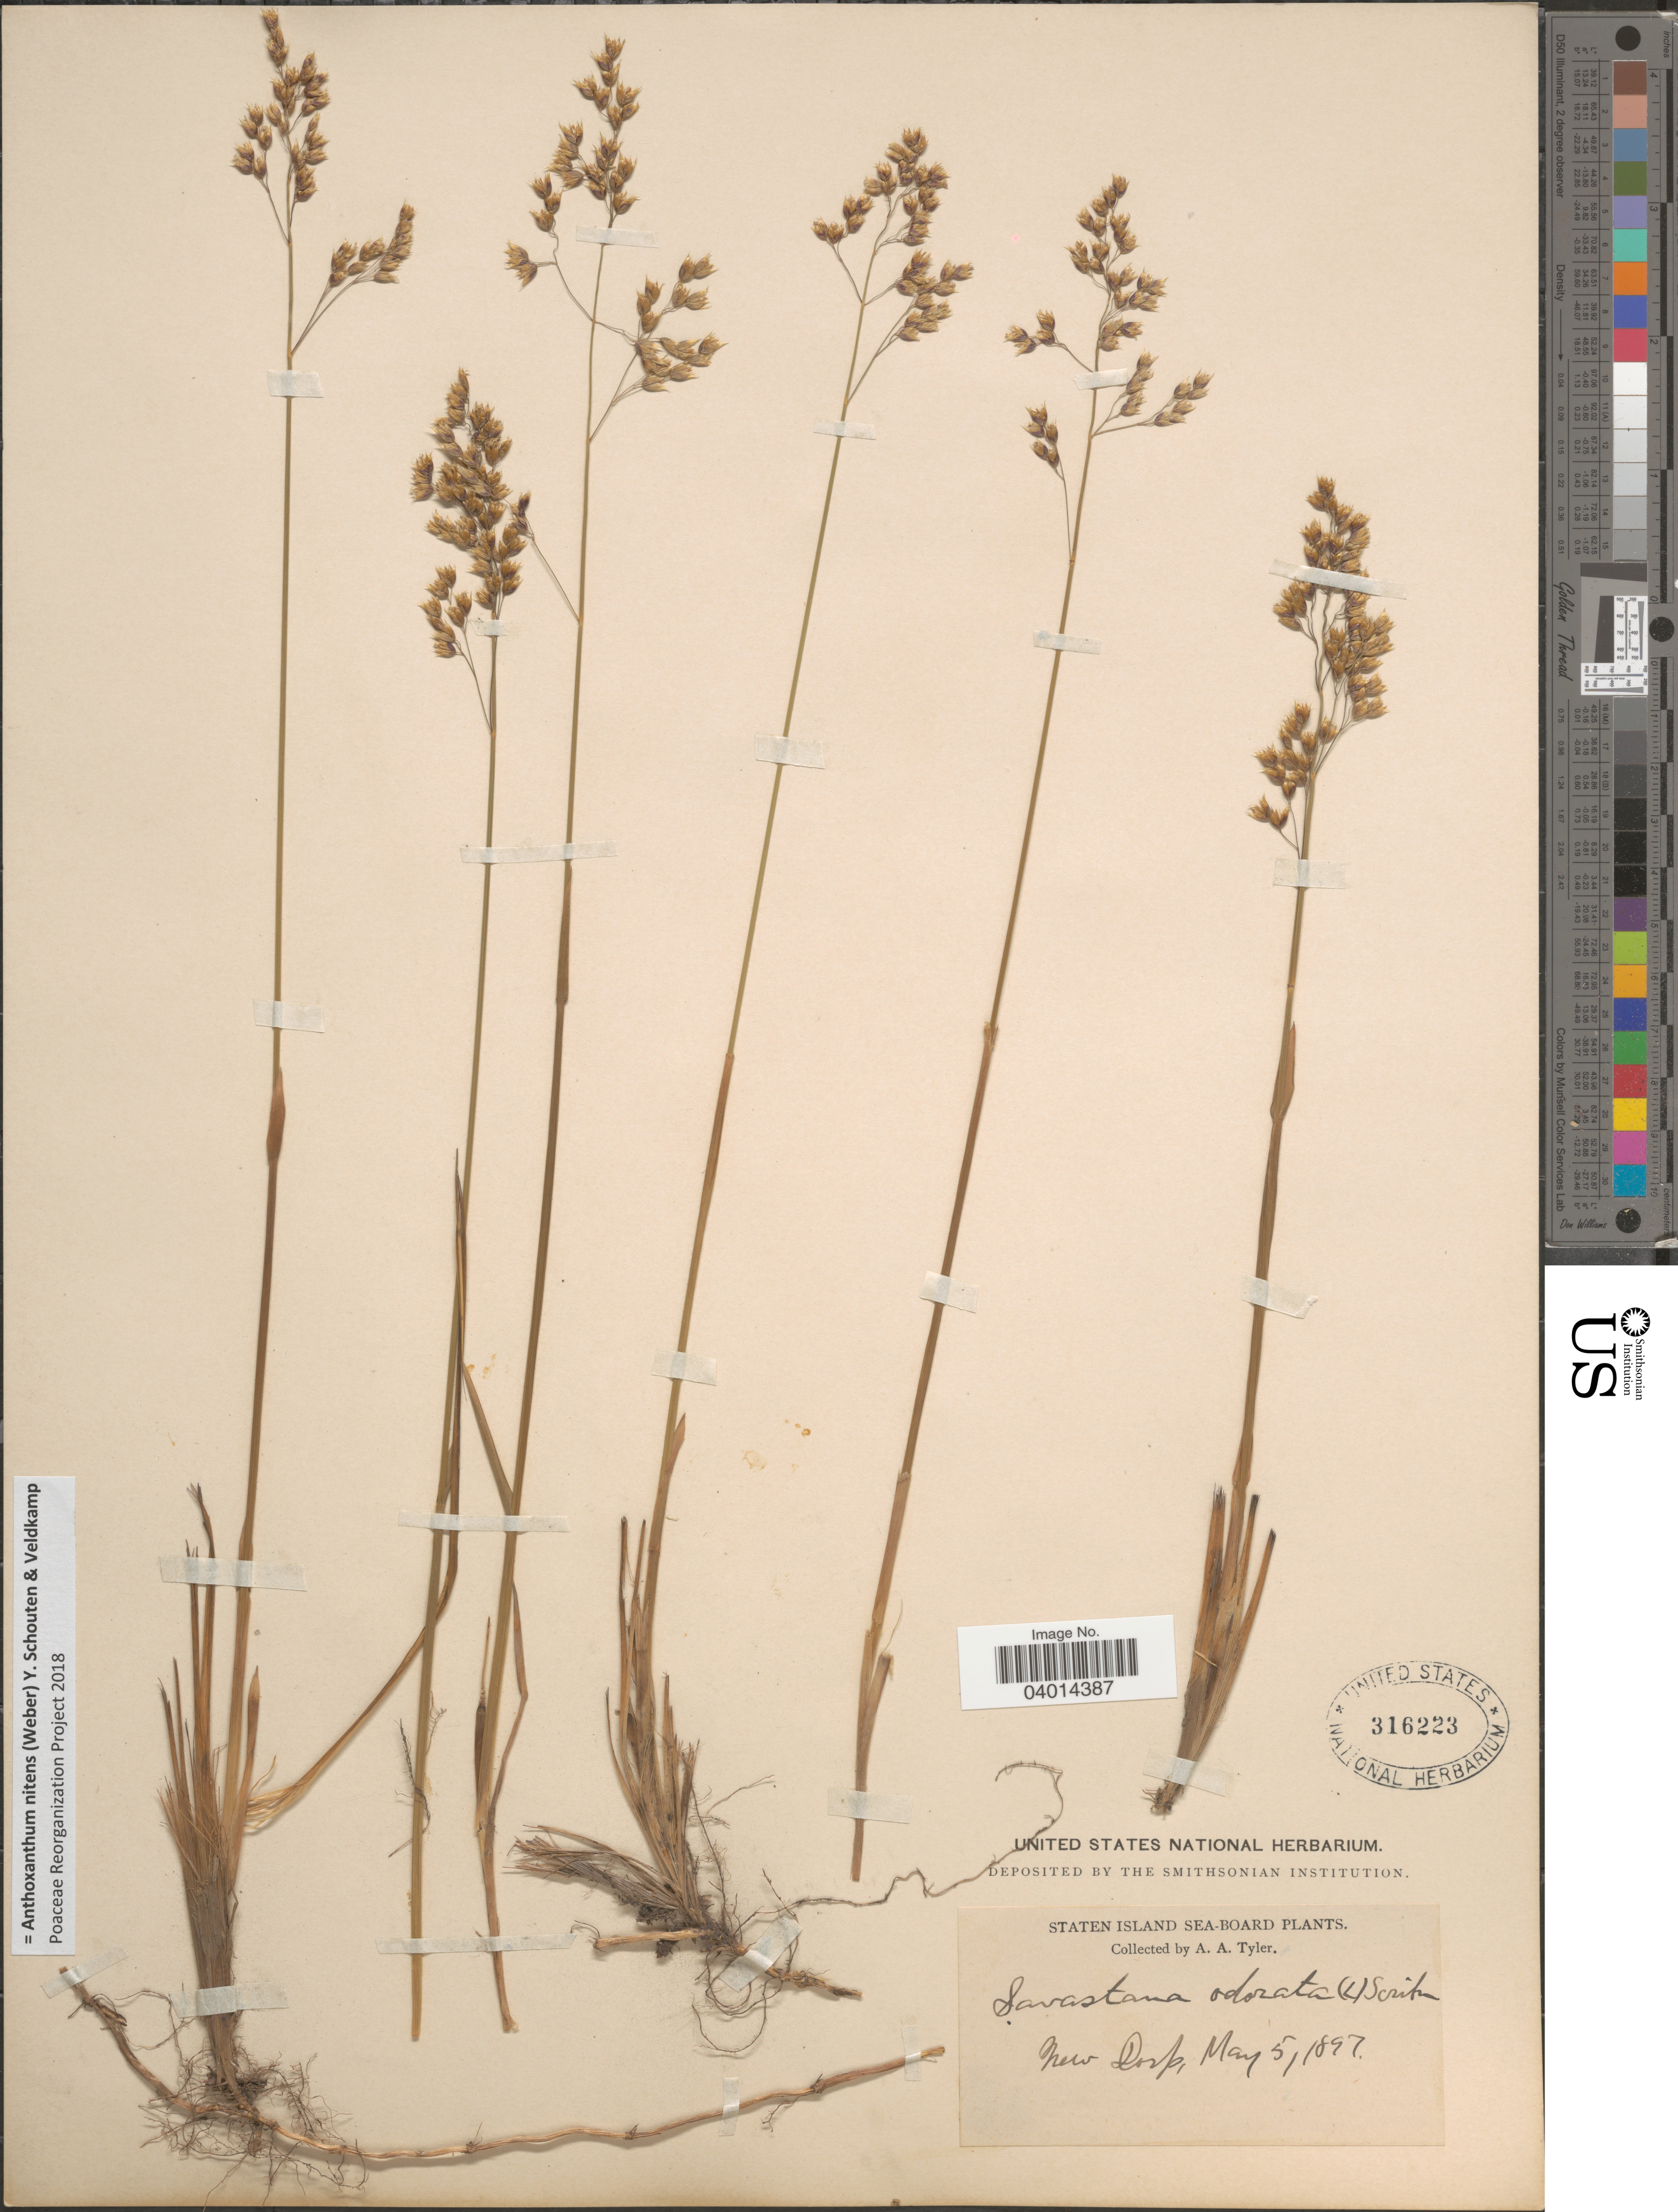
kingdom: Plantae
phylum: Tracheophyta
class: Liliopsida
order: Poales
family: Poaceae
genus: Anthoxanthum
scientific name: Anthoxanthum nitens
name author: (G.H. Weber) R.T.A. Schouten & Veldkamp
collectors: A. Tyler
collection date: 1897-05-05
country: United States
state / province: New York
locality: Staten Island Sea-Board. New Dorp.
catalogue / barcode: US 316223